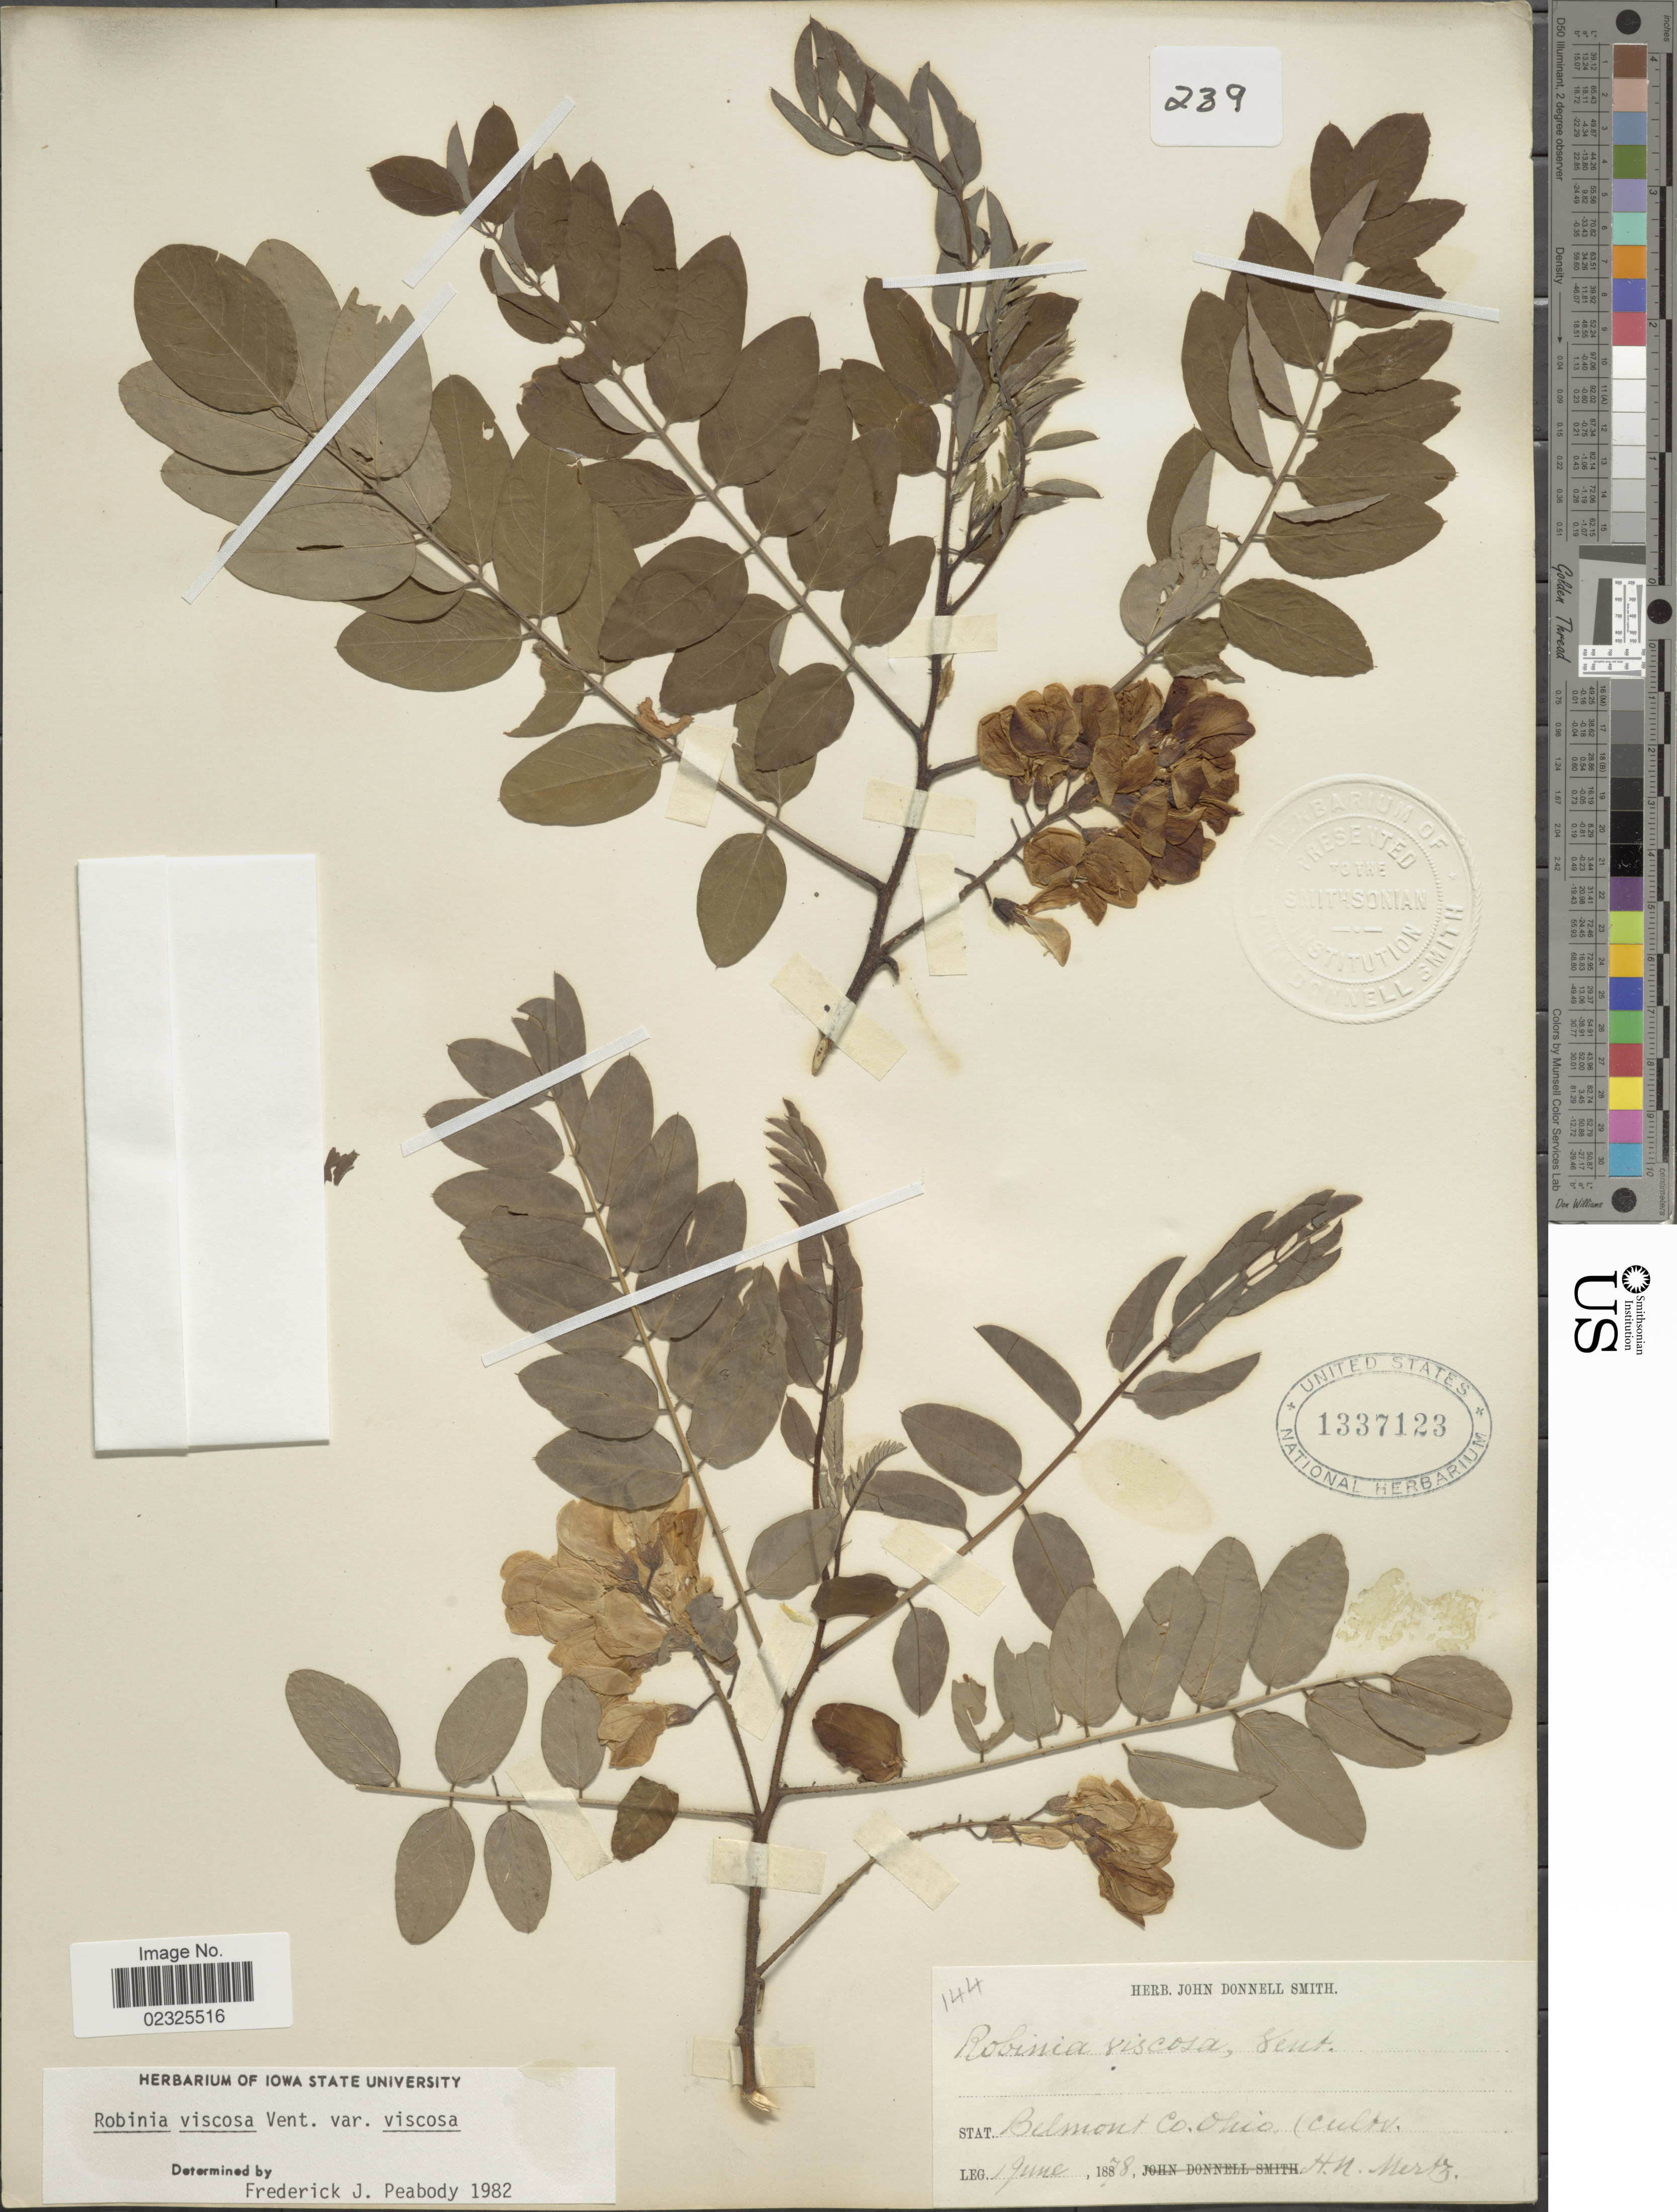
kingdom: Plantae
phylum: Tracheophyta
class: Magnoliopsida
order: Fabales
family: Fabaceae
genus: Robinia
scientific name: Robinia viscosa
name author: Vent.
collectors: H. Mertz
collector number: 144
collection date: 1878-06-01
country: United States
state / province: Ohio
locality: Belmont Co.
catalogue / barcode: US 1337123